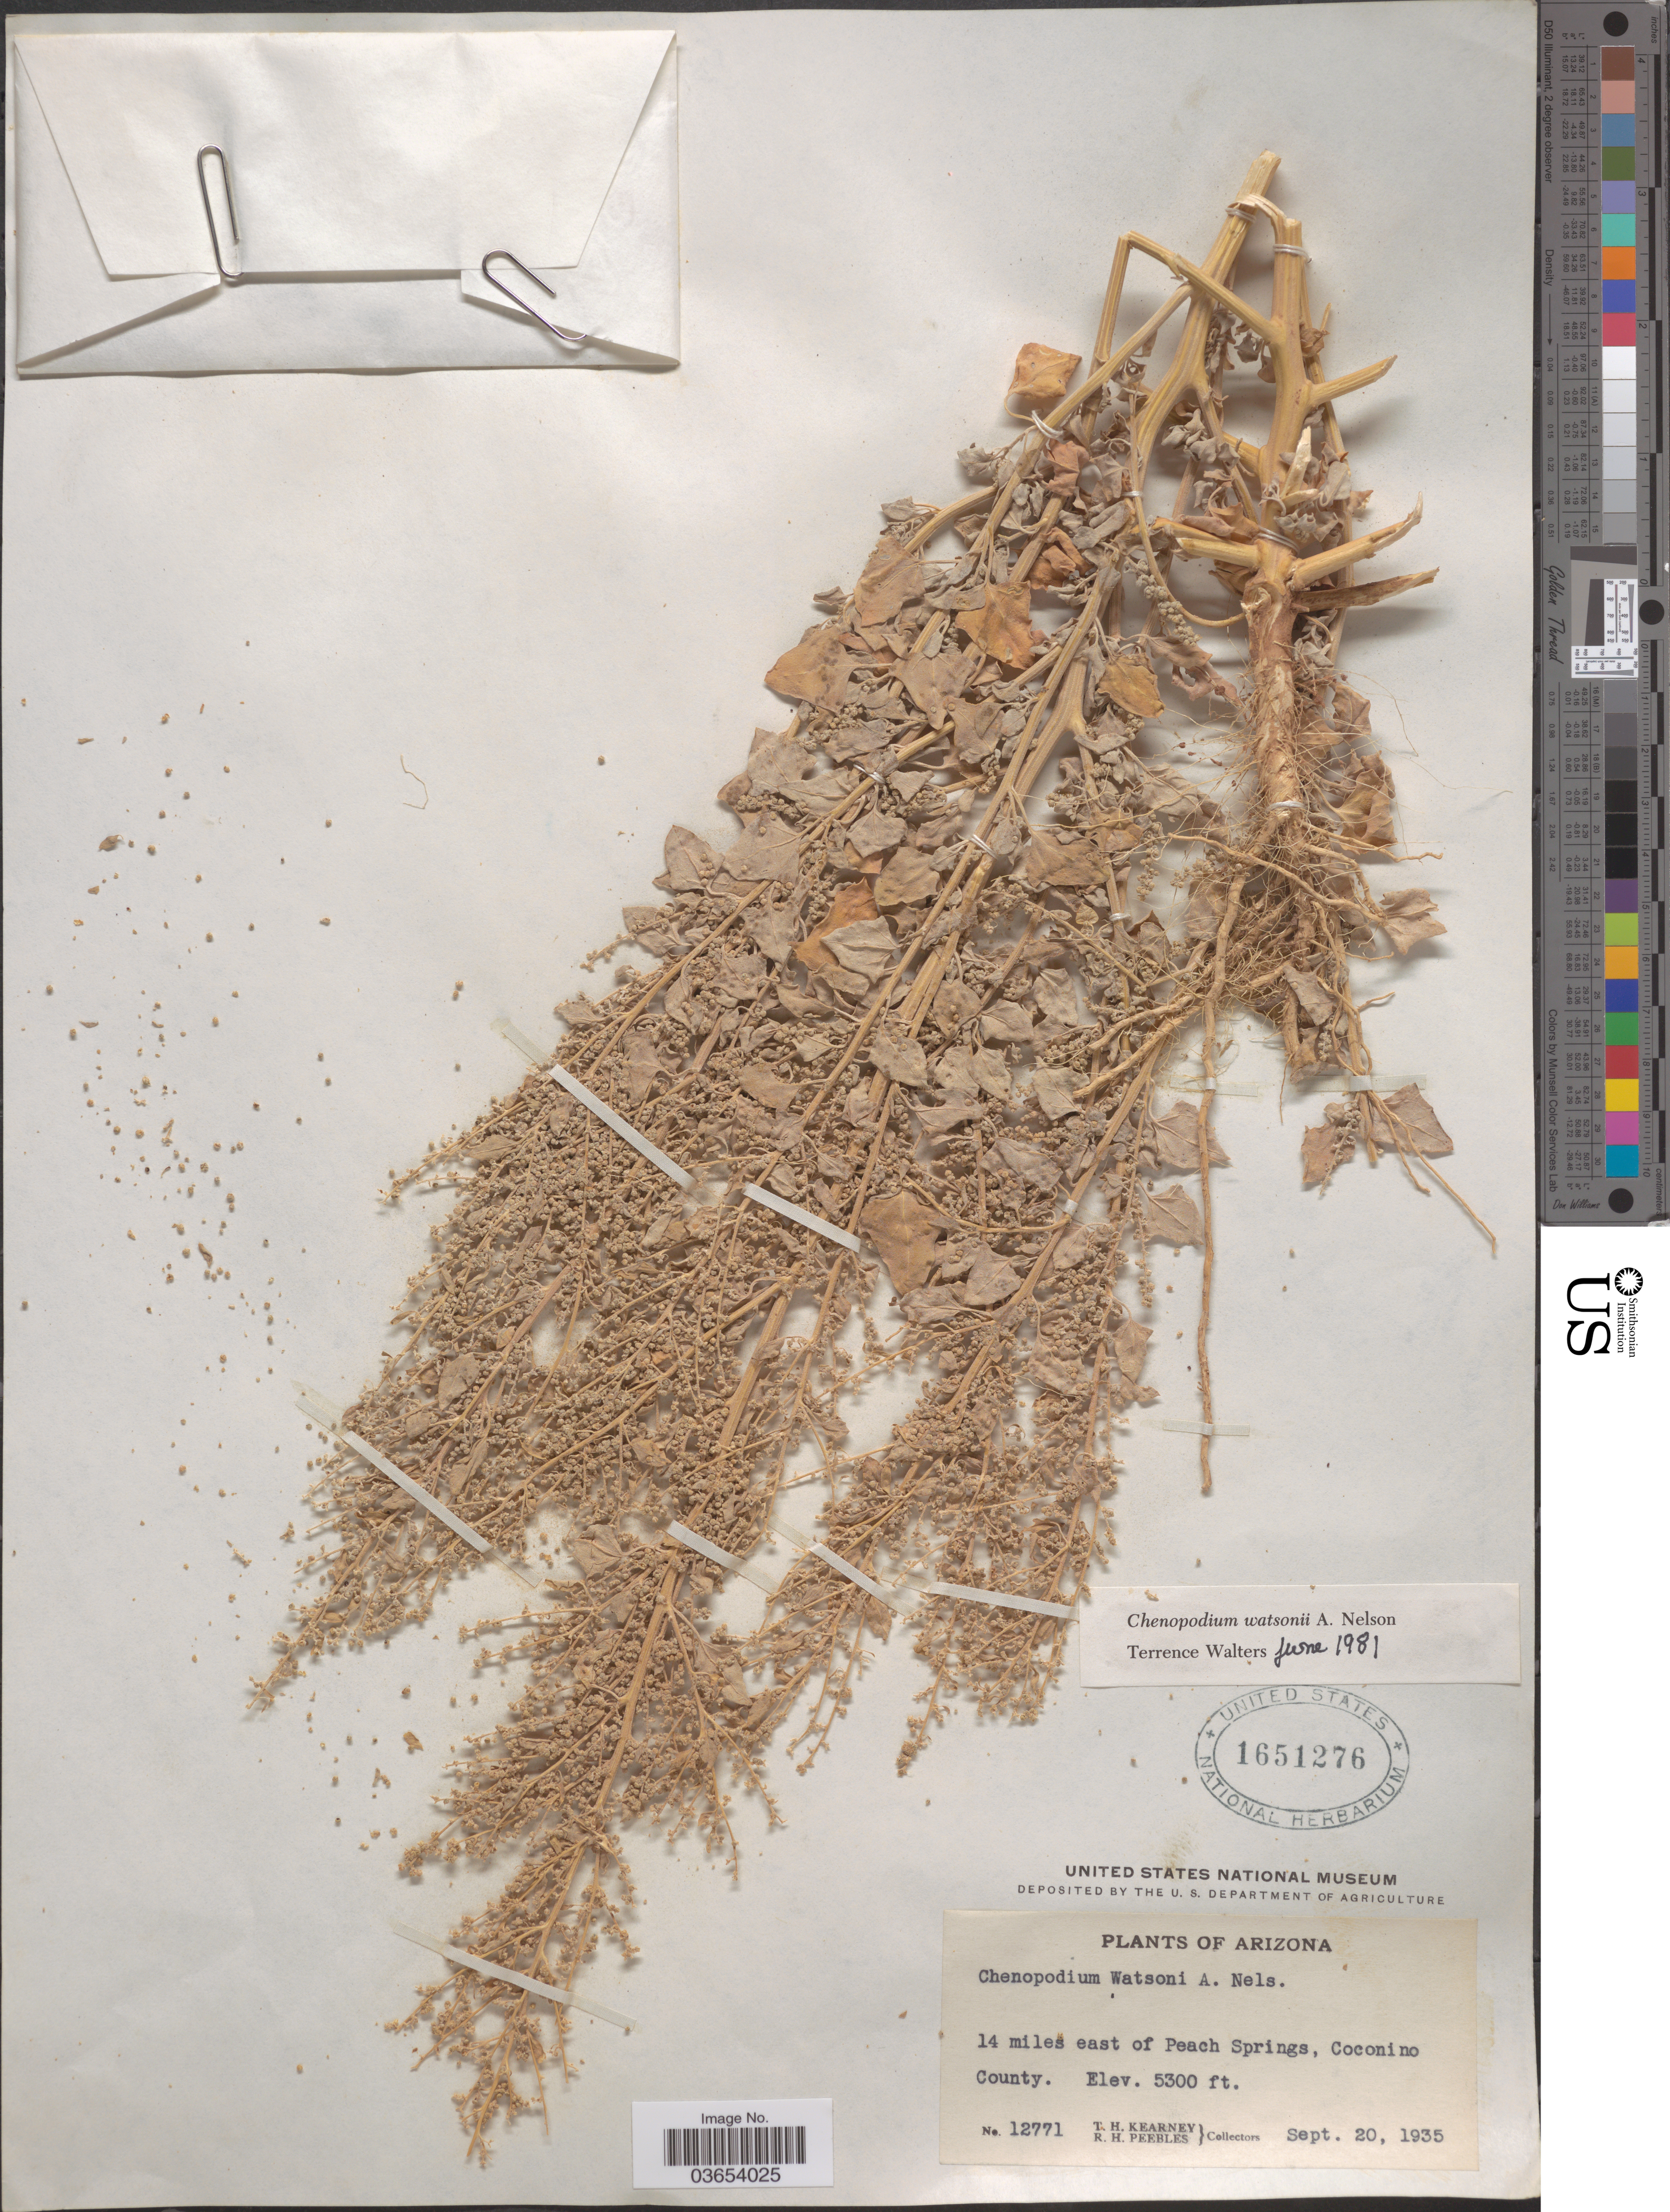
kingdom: Plantae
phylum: Tracheophyta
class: Magnoliopsida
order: Caryophyllales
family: Amaranthaceae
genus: Chenopodium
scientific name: Chenopodium watsonii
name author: A. Nelson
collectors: T. H. Kearney & R. H. Peebles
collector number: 12771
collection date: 1935-09-20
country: United States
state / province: Arizona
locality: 14 miles east of Peach Springs, Coconino County.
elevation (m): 1615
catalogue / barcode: US 1651276